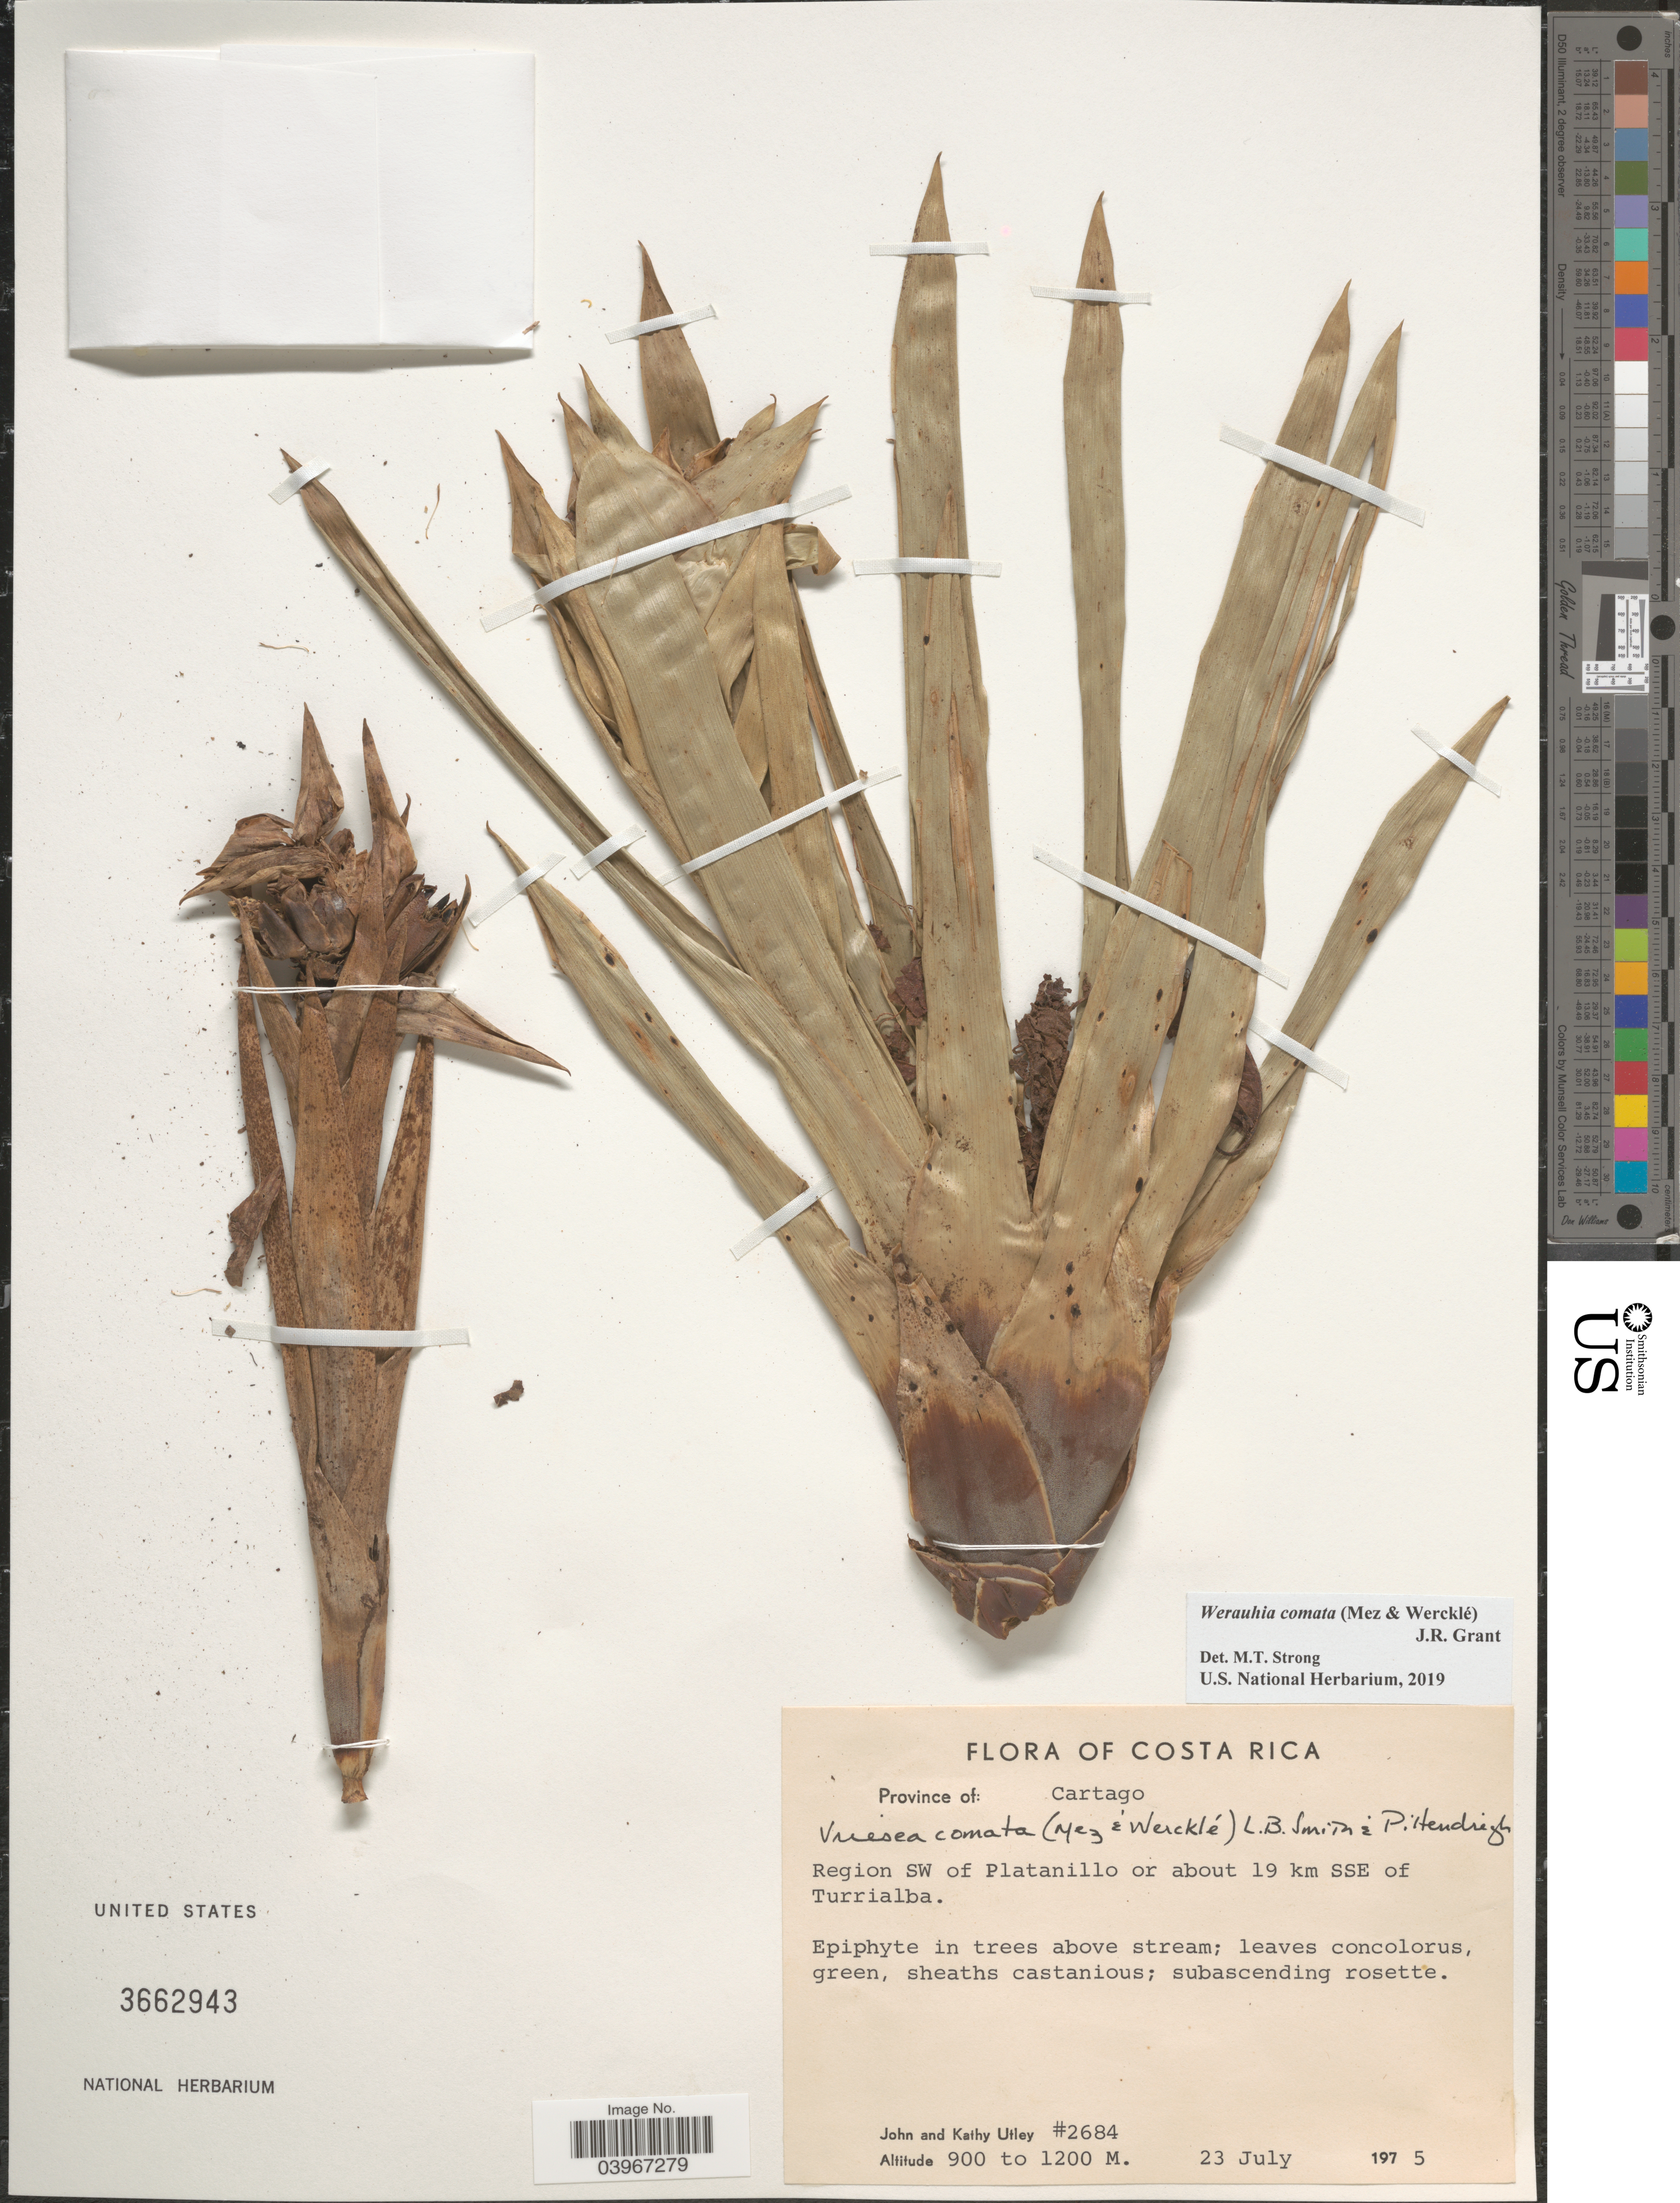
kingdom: Plantae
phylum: Tracheophyta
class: Liliopsida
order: Poales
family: Bromeliaceae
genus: Werauhia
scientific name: Werauhia comata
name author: (Mez & Wercklé) J.R. Grant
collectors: J. F. Utley & K. Burt-Utley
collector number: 2684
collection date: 1975-07-23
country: Costa Rica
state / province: Cartago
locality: Region SW of Platanillo or about 19 km SSE of Turrialba.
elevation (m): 900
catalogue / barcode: US 3662943